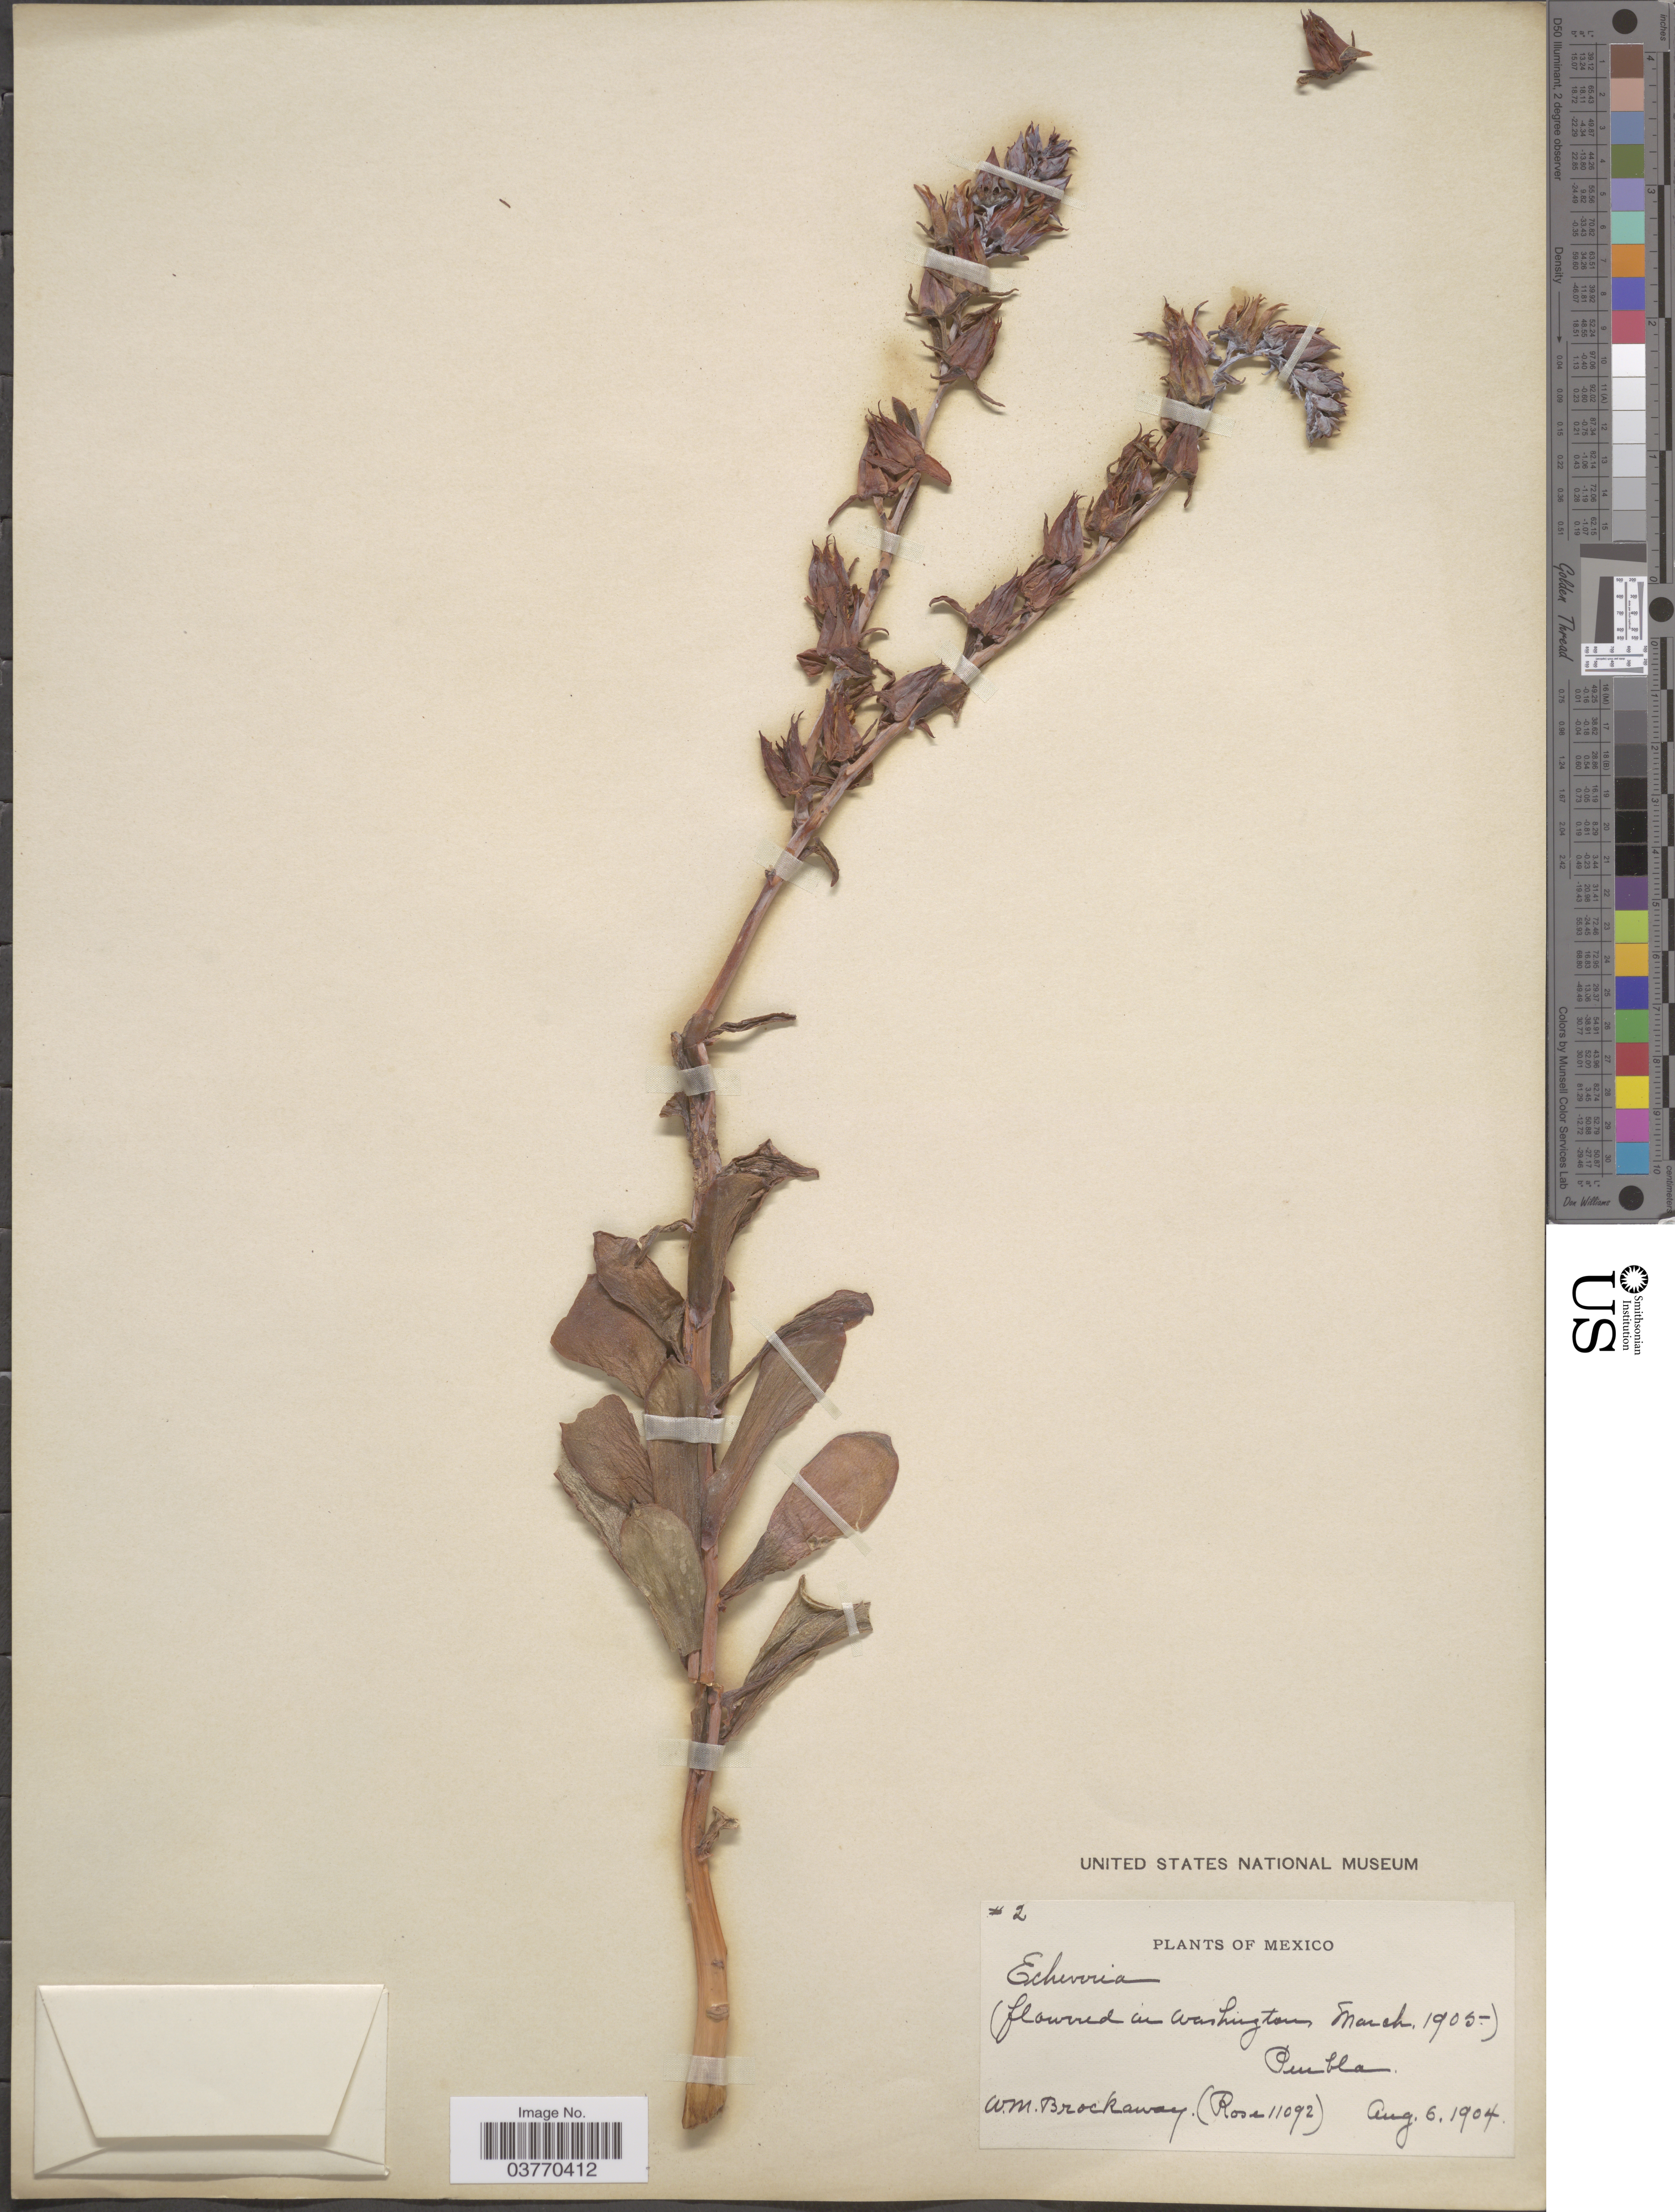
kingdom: Plantae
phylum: Tracheophyta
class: Magnoliopsida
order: Saxifragales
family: Crassulaceae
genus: Echeveria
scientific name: Echeveria rubromarginata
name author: Rose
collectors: W. Brockway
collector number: Rose11092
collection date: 1904-08-06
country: Mexico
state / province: Puebla